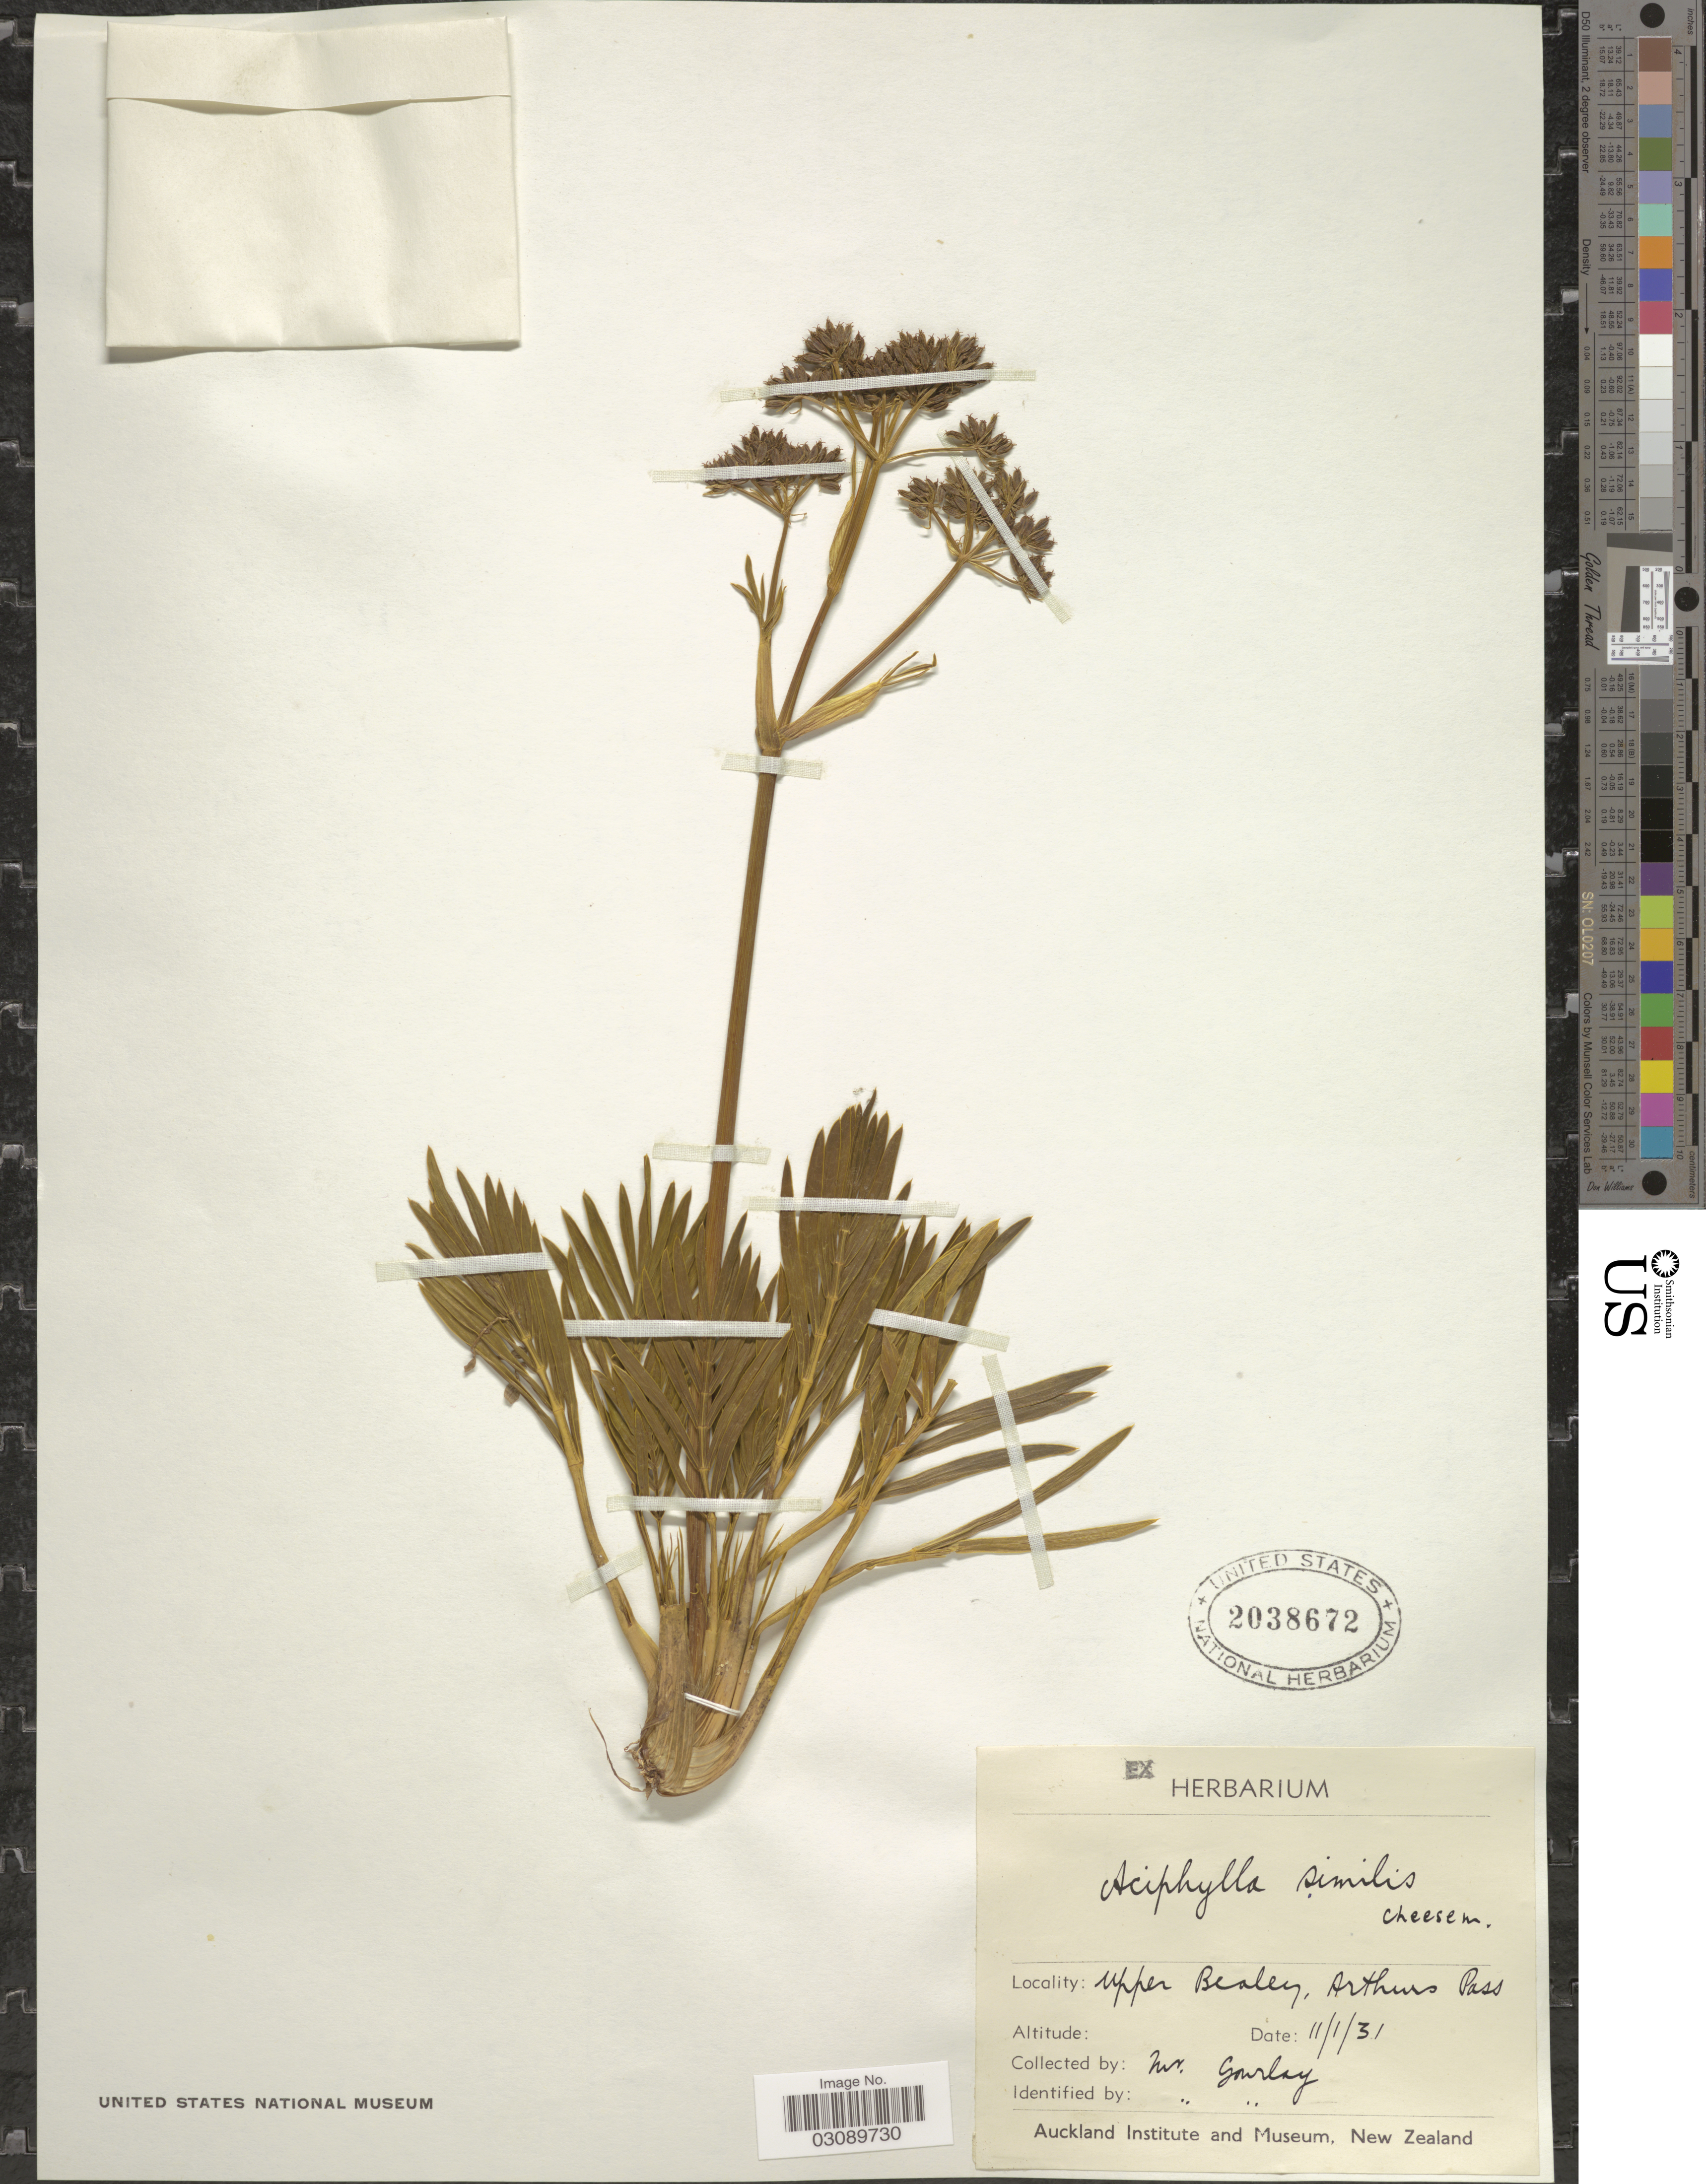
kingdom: Plantae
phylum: Tracheophyta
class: Magnoliopsida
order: Apiales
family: Apiaceae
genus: Aciphylla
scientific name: Aciphylla similis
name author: Cheeseman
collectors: Gourlay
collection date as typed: Transcribed d/m/y: 11/1/31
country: New Zealand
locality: Upper Bealey, Arthurs Pass.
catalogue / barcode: US 2038672